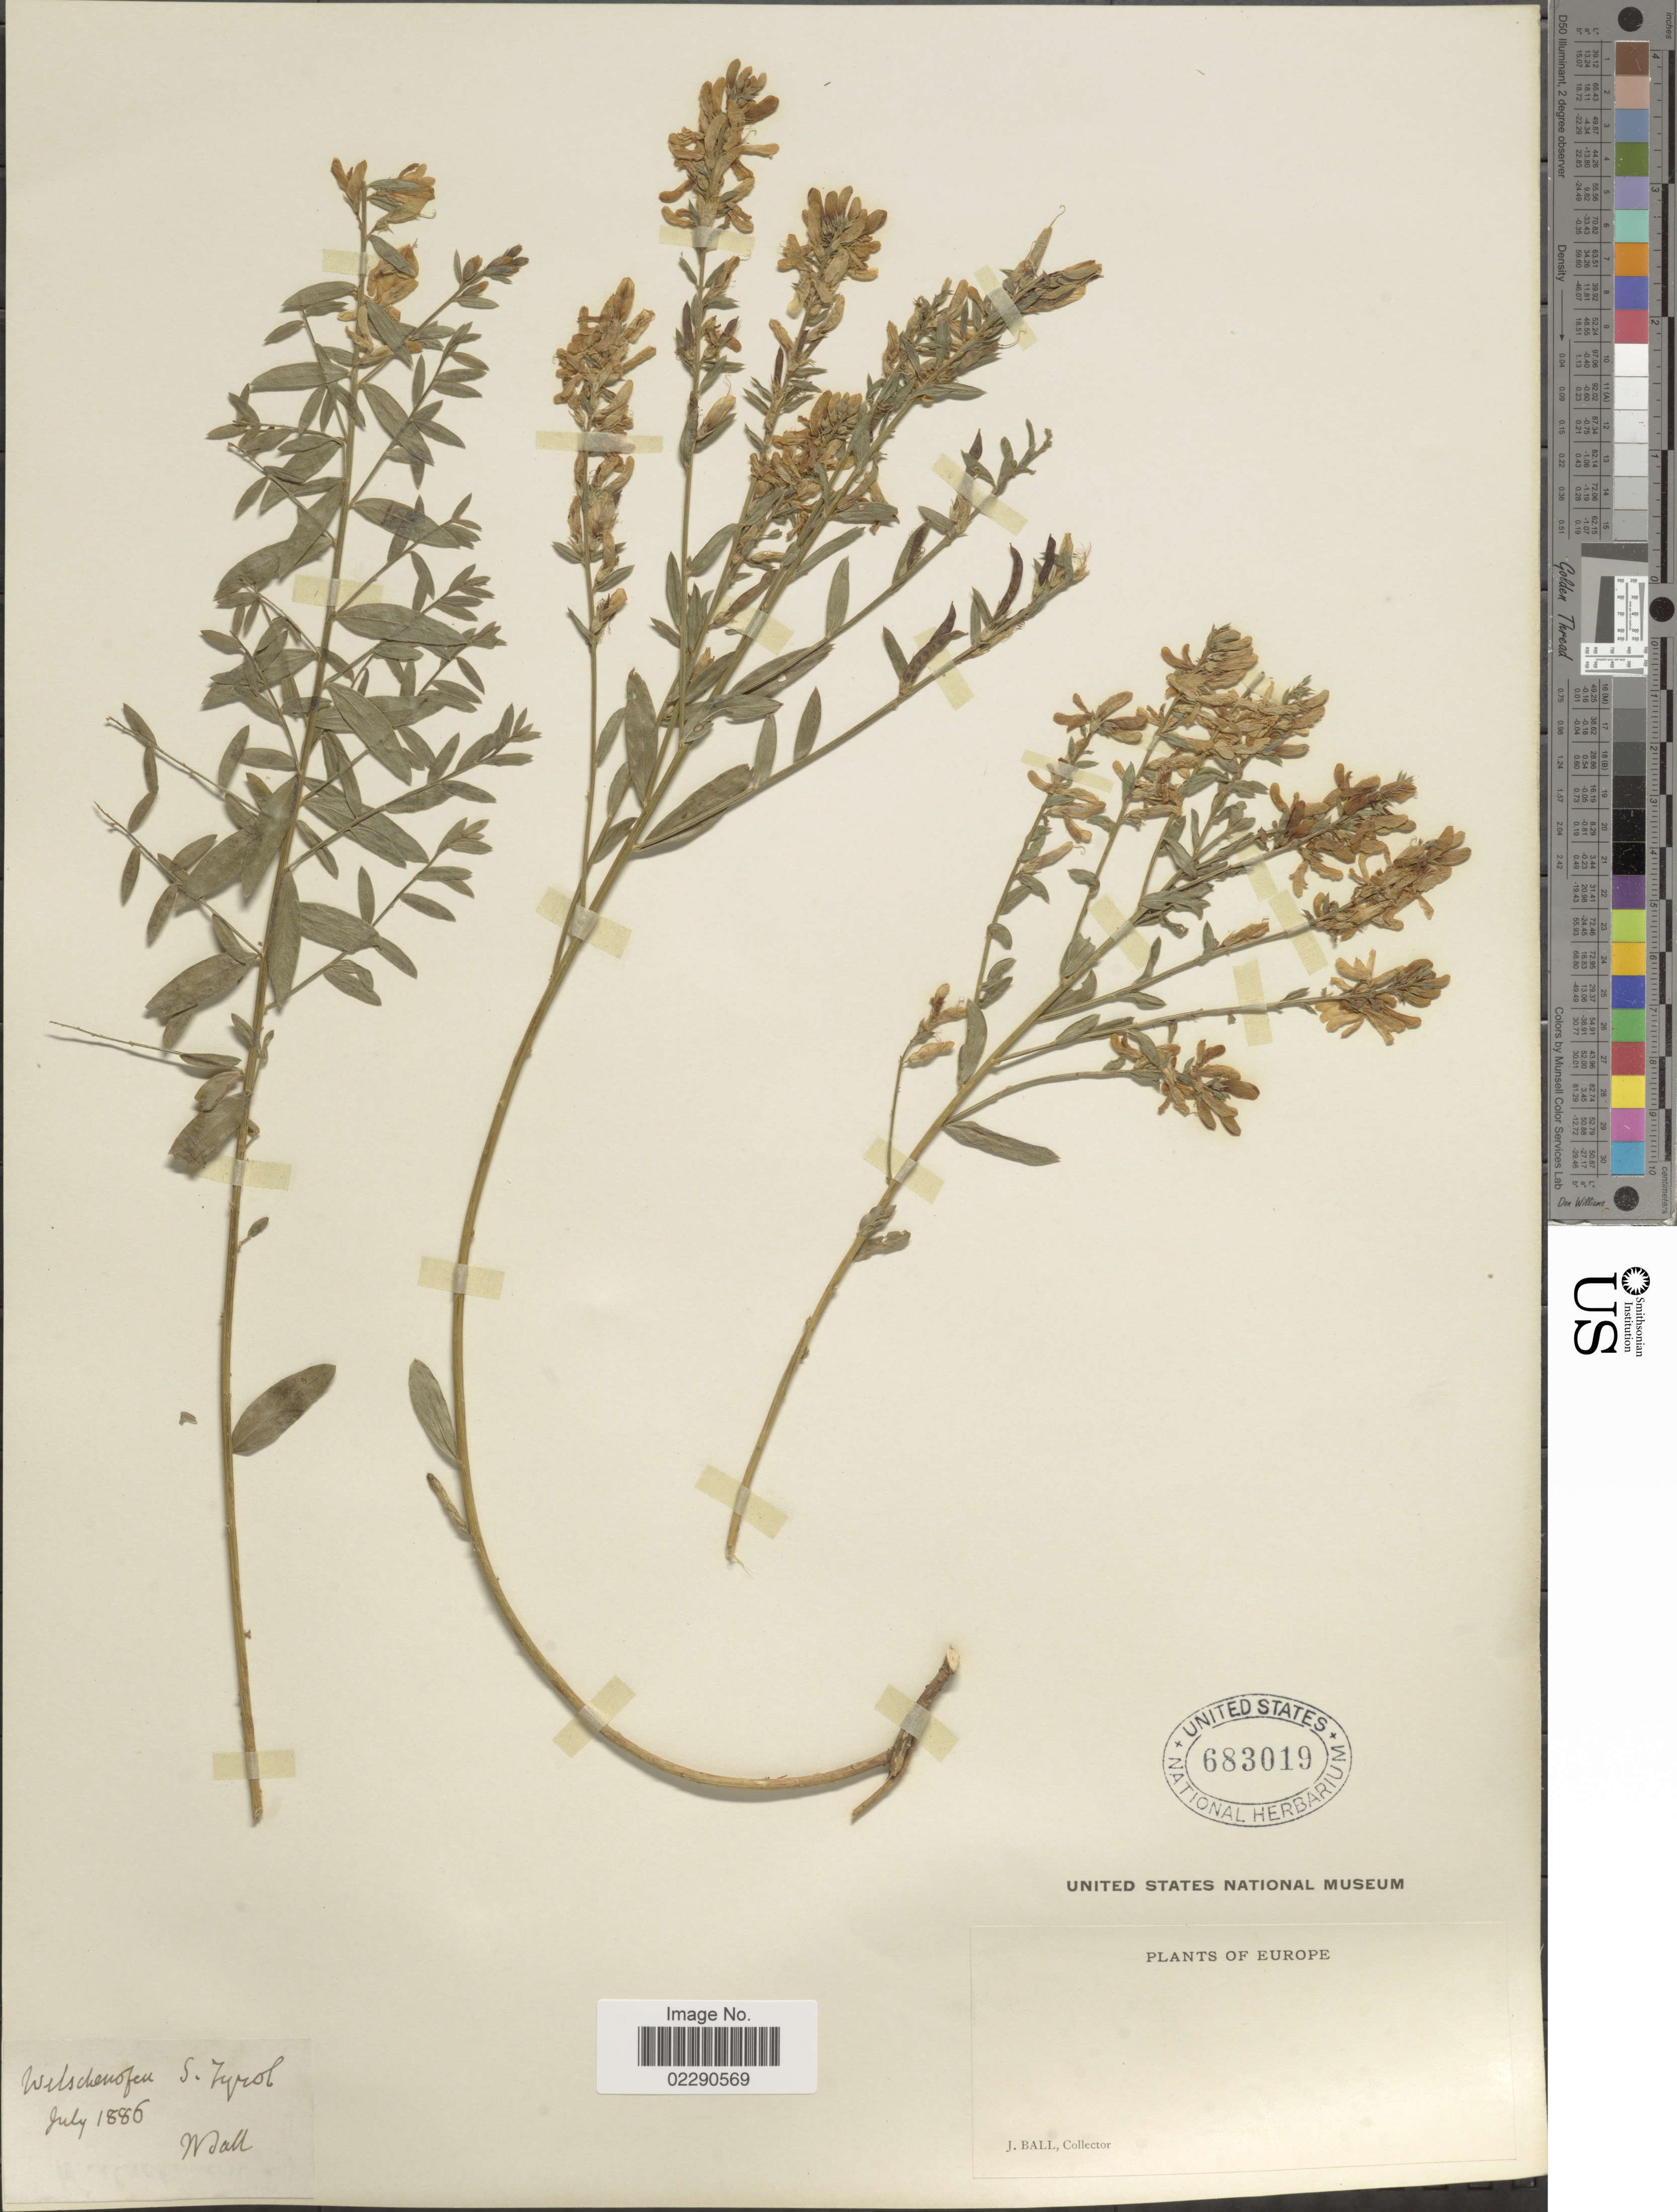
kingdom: Plantae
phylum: Tracheophyta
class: Magnoliopsida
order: Fabales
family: Fabaceae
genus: Genista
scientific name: Genista sp.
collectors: J. Ball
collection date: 1886-07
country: Italy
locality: Europe, Welschenofen [Welschnofen], S. Tyrol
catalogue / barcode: US 683019